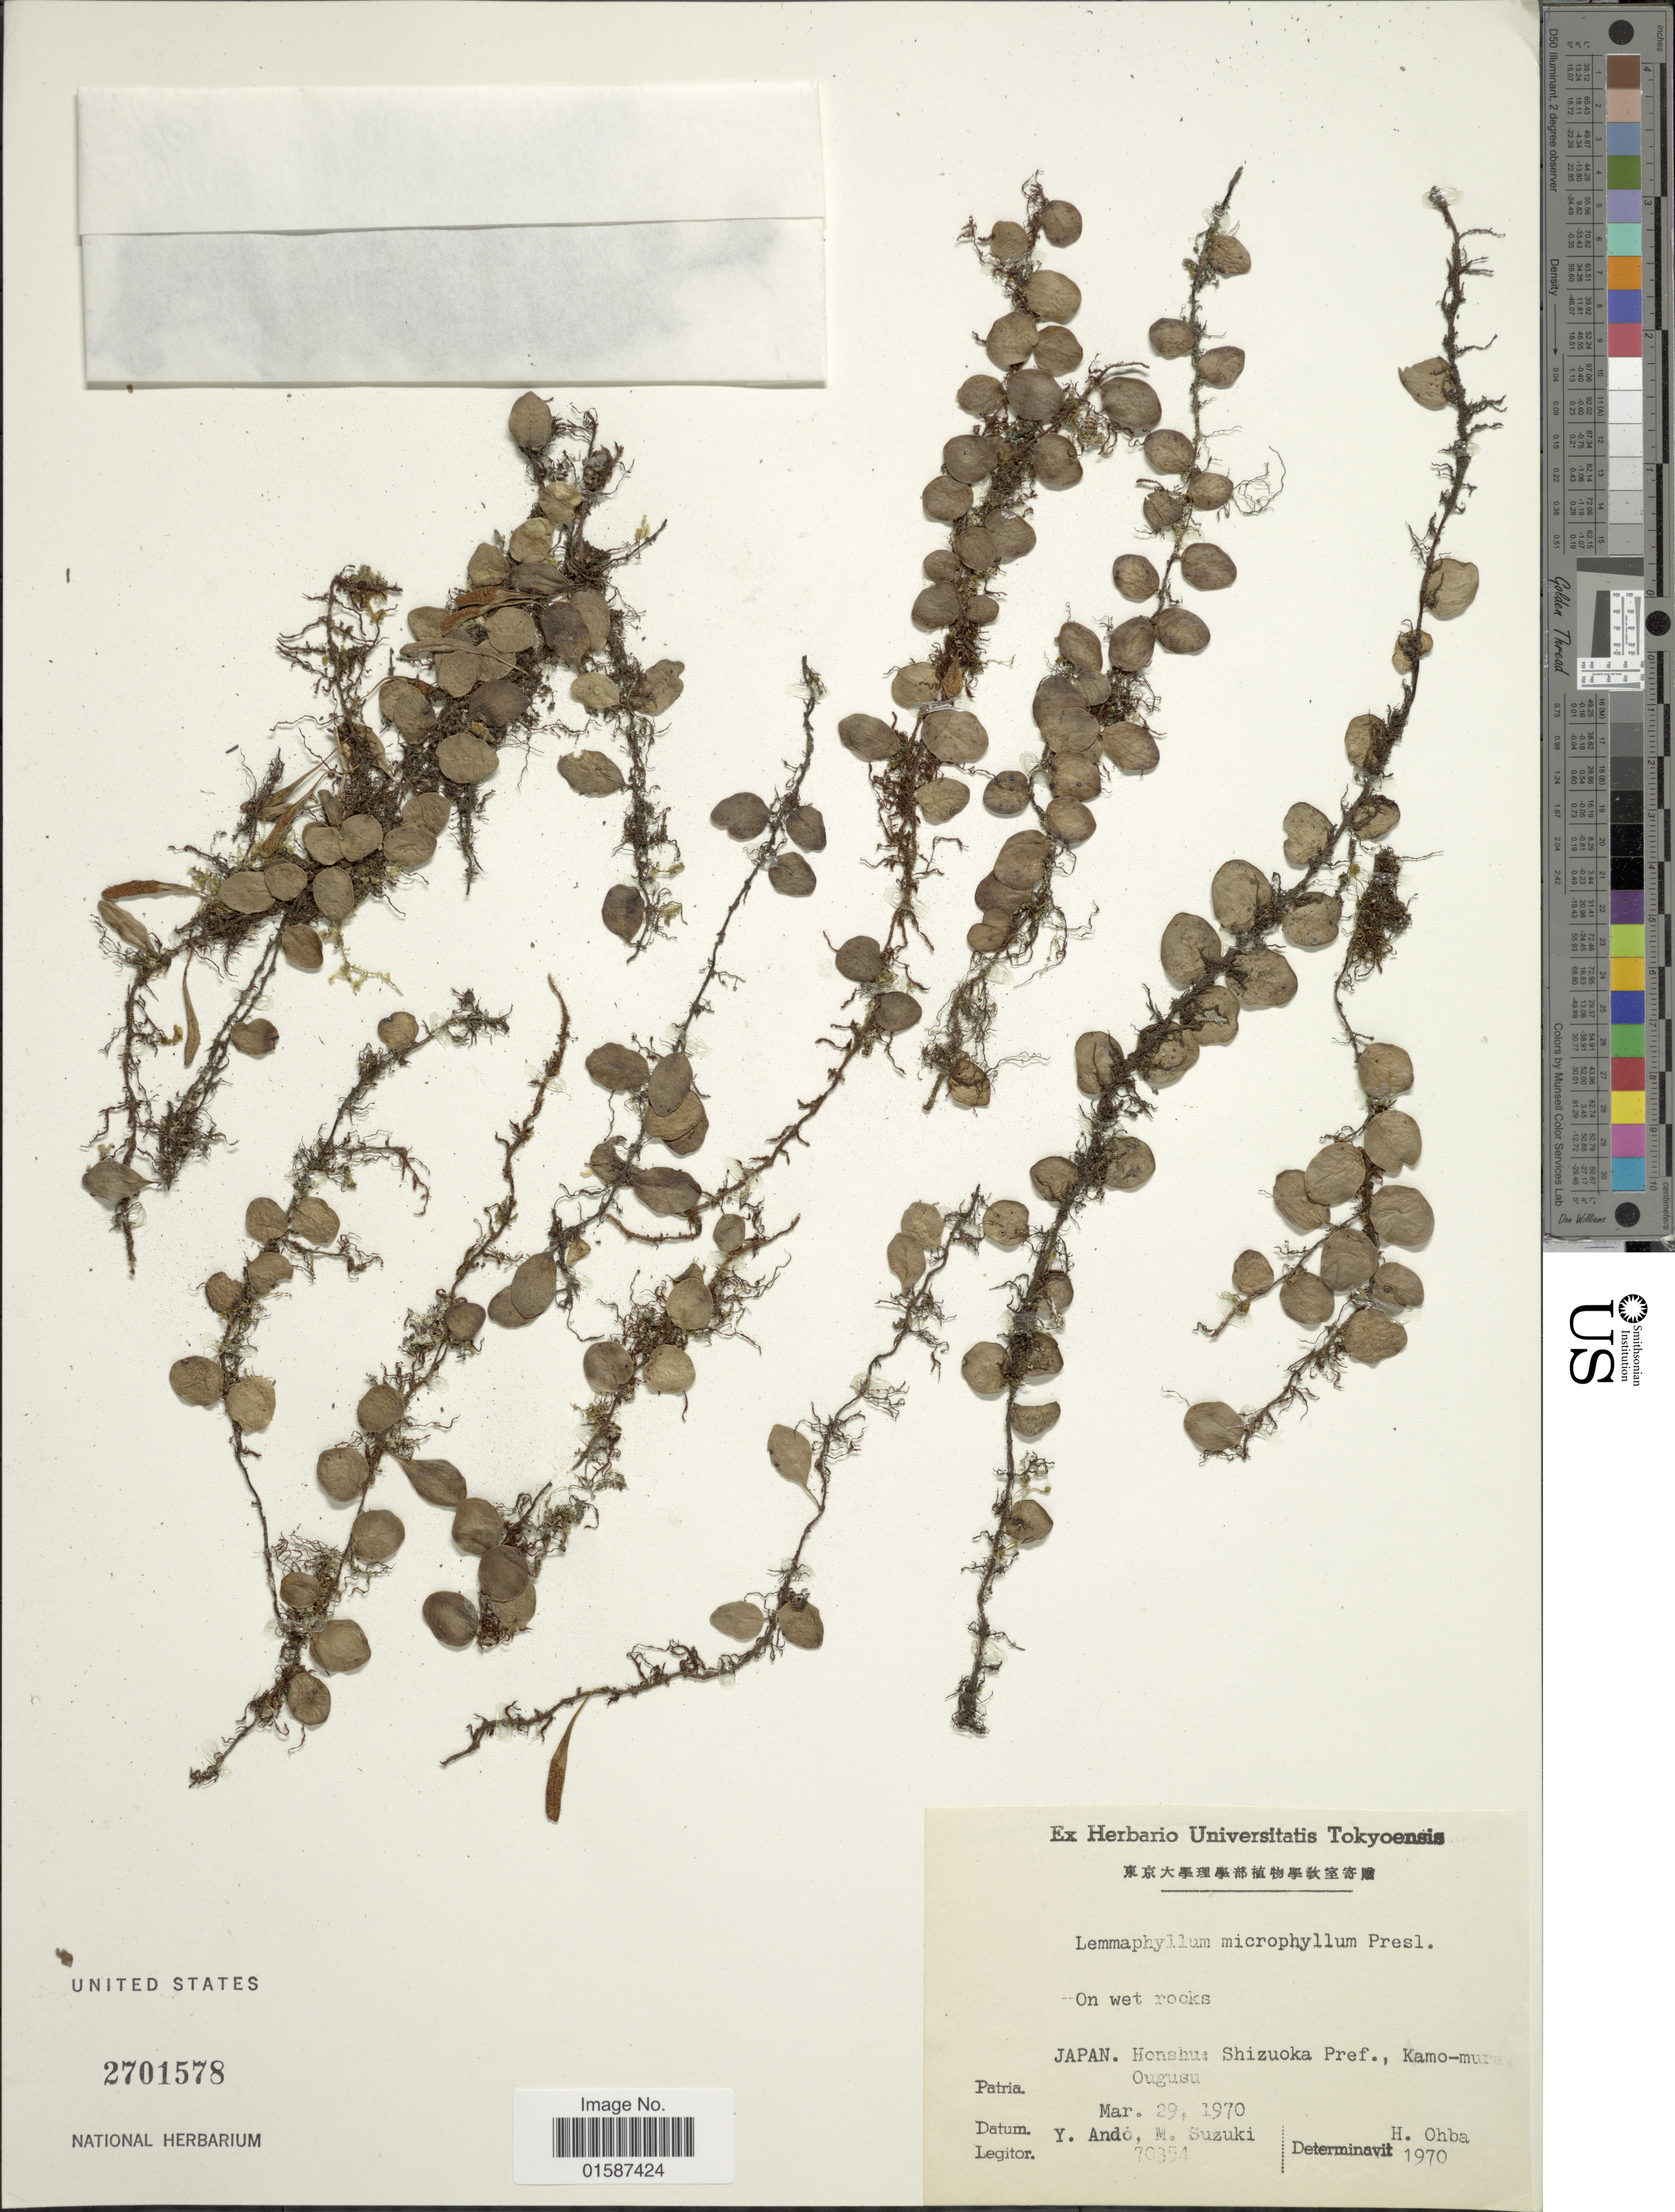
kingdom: Plantae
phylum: Tracheophyta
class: Polypodiopsida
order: Polypodiales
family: Polypodiaceae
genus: Lemmaphyllum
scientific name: Lemmaphyllum microphyllum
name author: C. Presl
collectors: Y. Ando & M. Suzuki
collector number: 70354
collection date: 1970-03-29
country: Japan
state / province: Sizuoka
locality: Japan, Honshu: Shizuoka Pref., Kamo-mura Ougusu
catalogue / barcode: US 2701578